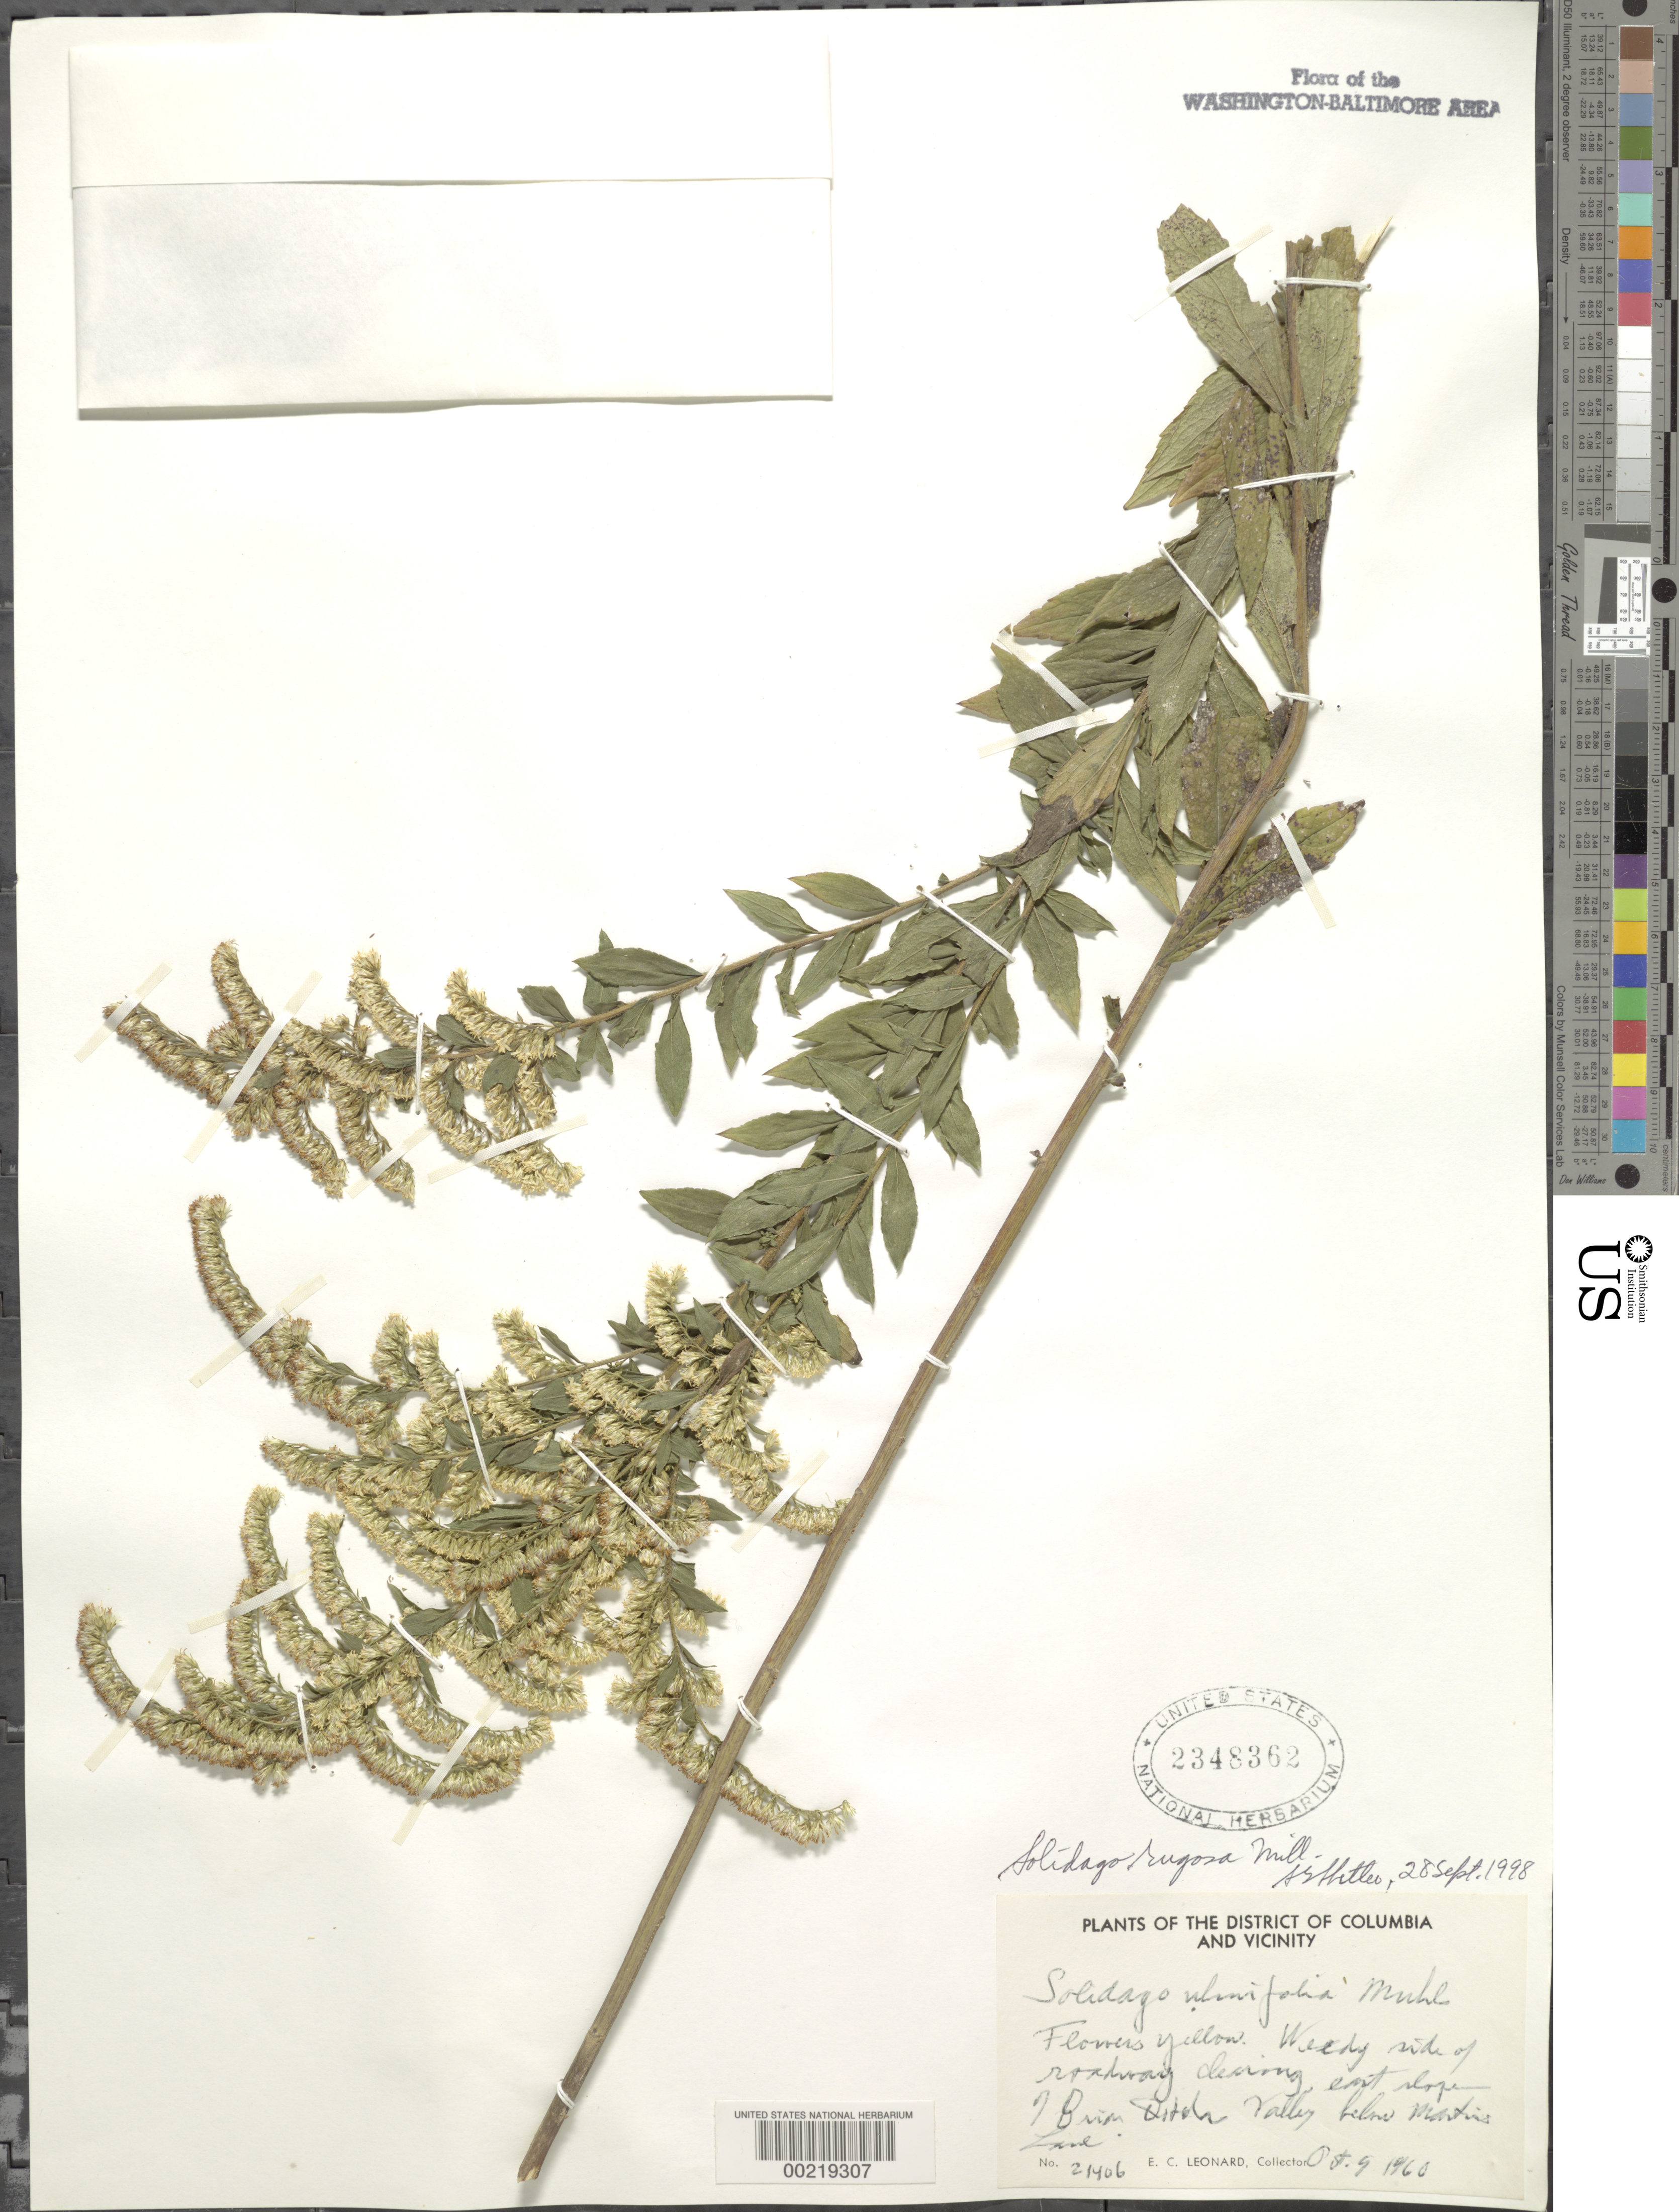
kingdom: Plantae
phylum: Tracheophyta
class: Magnoliopsida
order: Asterales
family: Asteraceae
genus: Solidago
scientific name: Solidago rugosa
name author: Mill.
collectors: E. C. Leonard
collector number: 21406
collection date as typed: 09 Oct 1960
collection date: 1960-10-09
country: United States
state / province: Maryland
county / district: Prince George's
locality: Briar Ditch Valley below Martins Lane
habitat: Weedy roadside clearing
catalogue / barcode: US 2348362